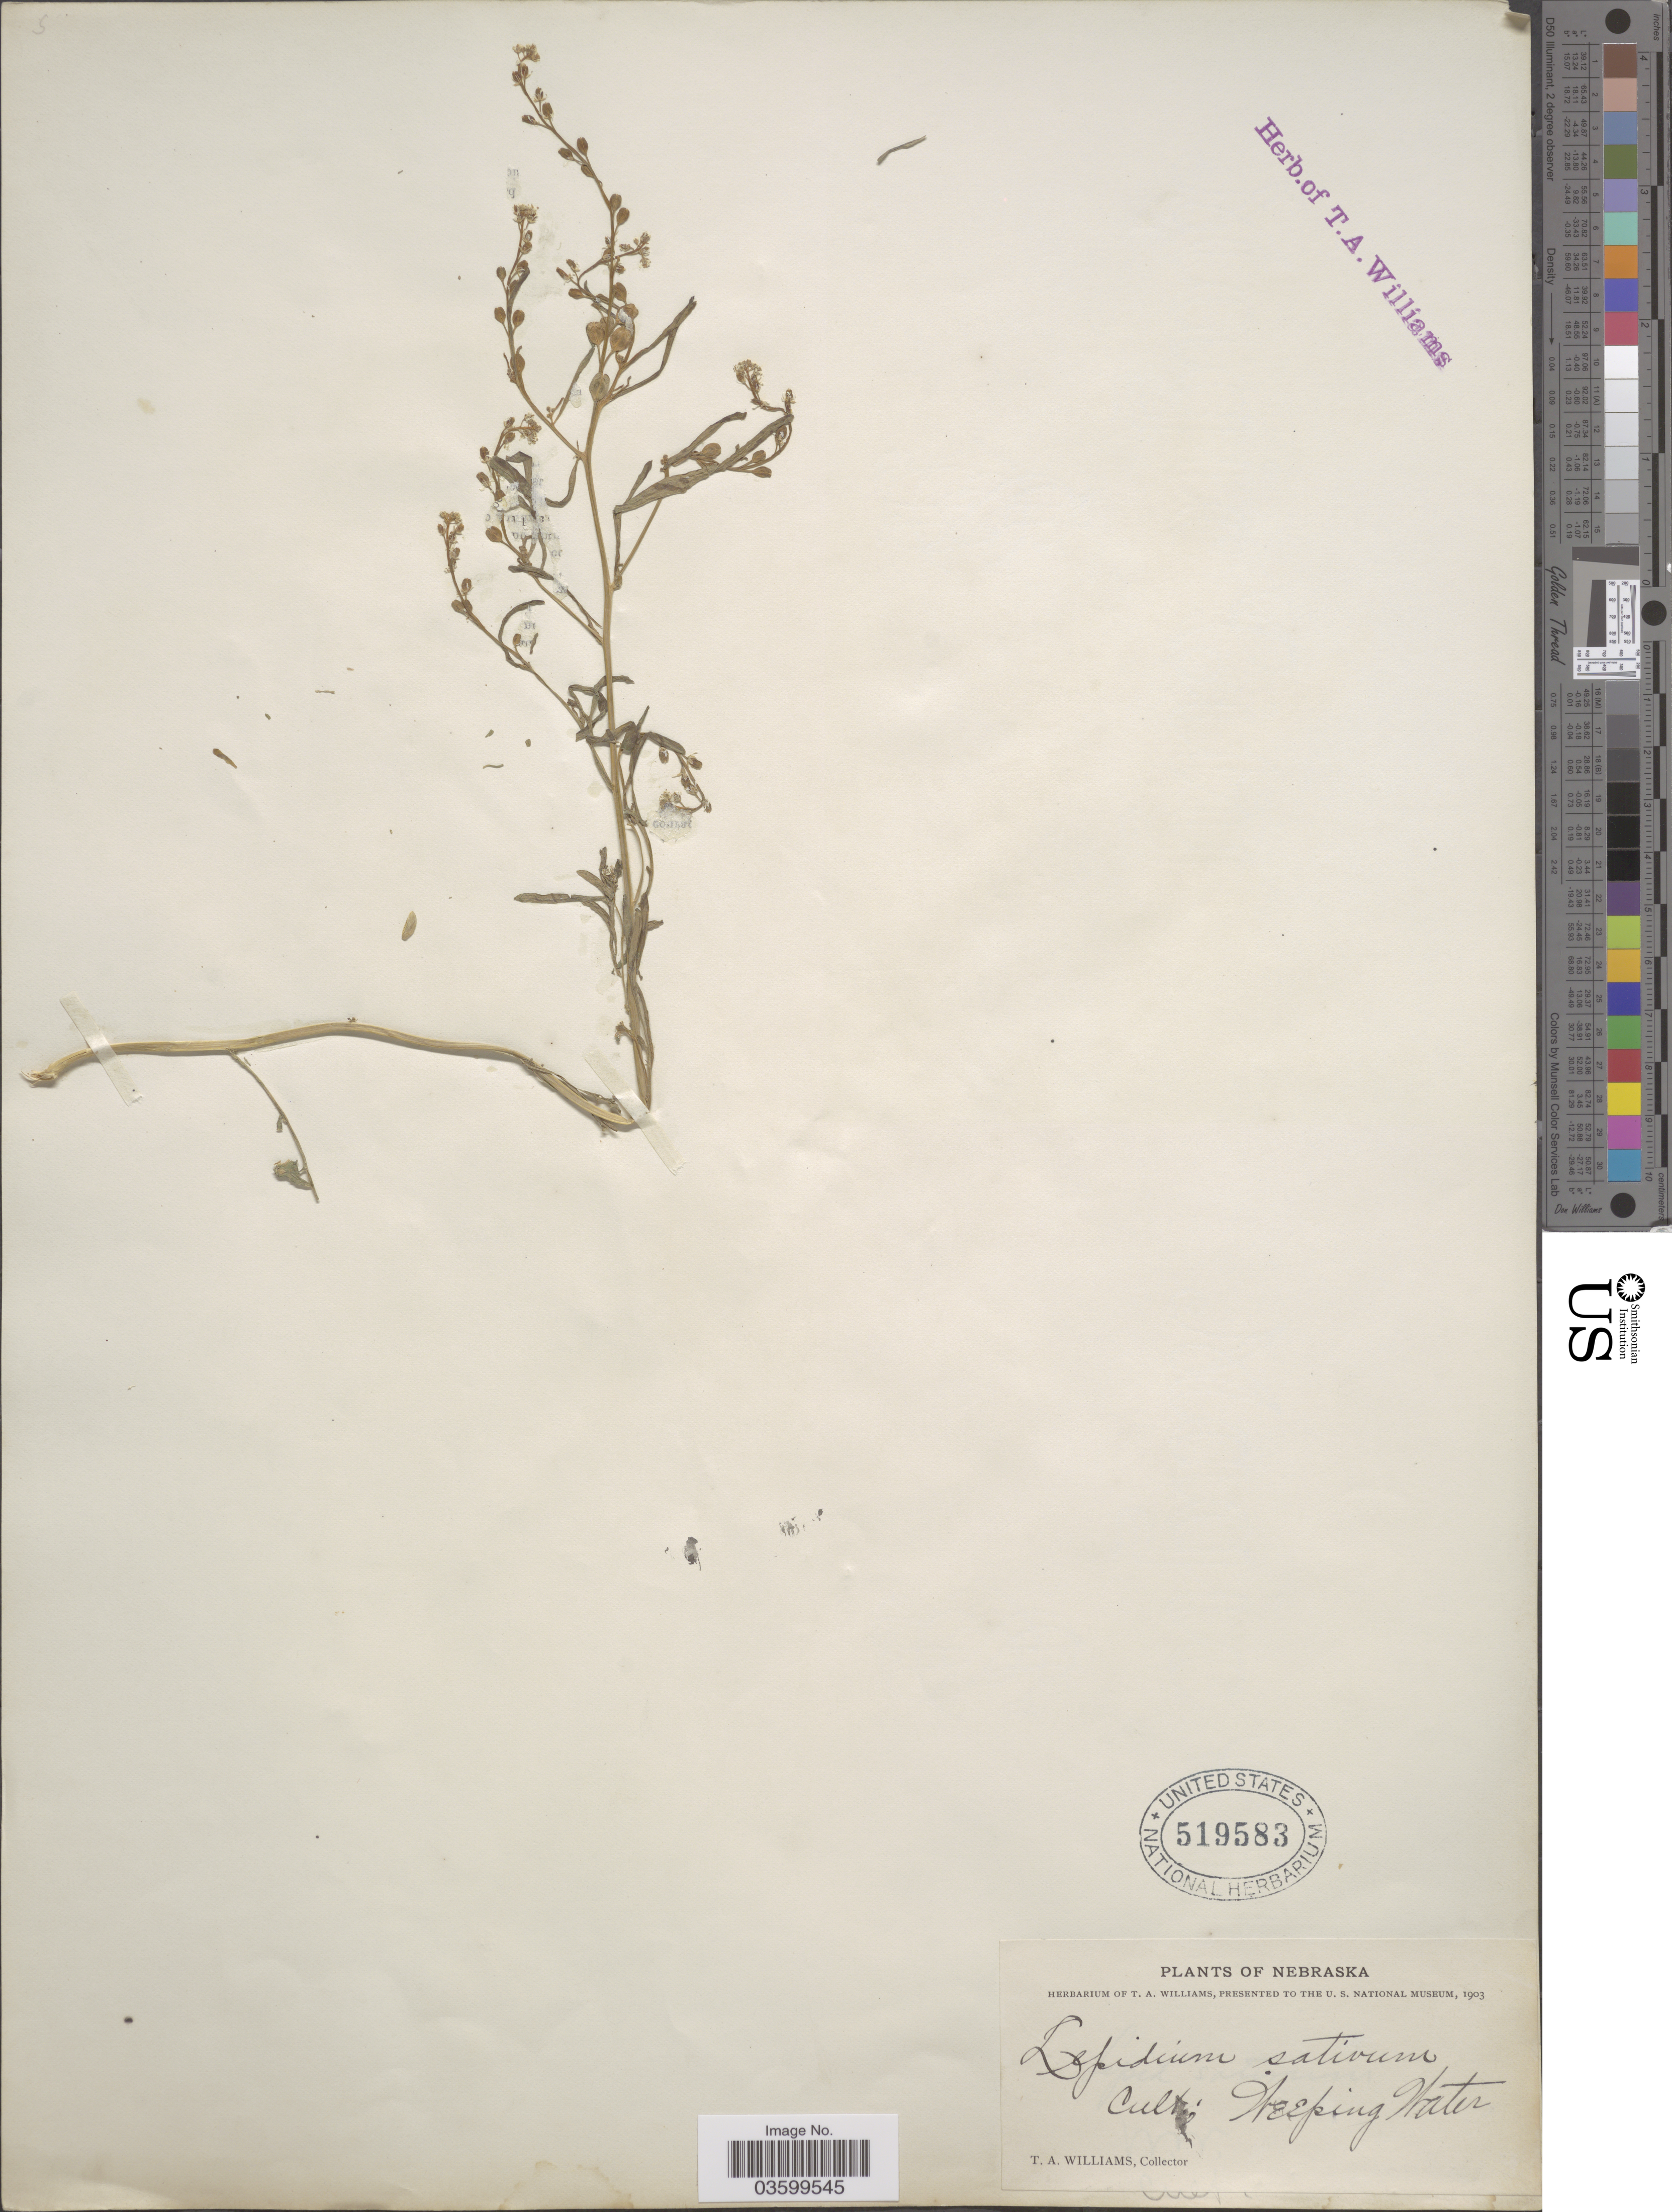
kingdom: Plantae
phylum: Tracheophyta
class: Magnoliopsida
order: Brassicales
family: Brassicaceae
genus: Lepidium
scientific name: Lepidium sativum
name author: L.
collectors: T. Williams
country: United States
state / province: Nebraska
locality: Weeping Water.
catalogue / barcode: US 519583